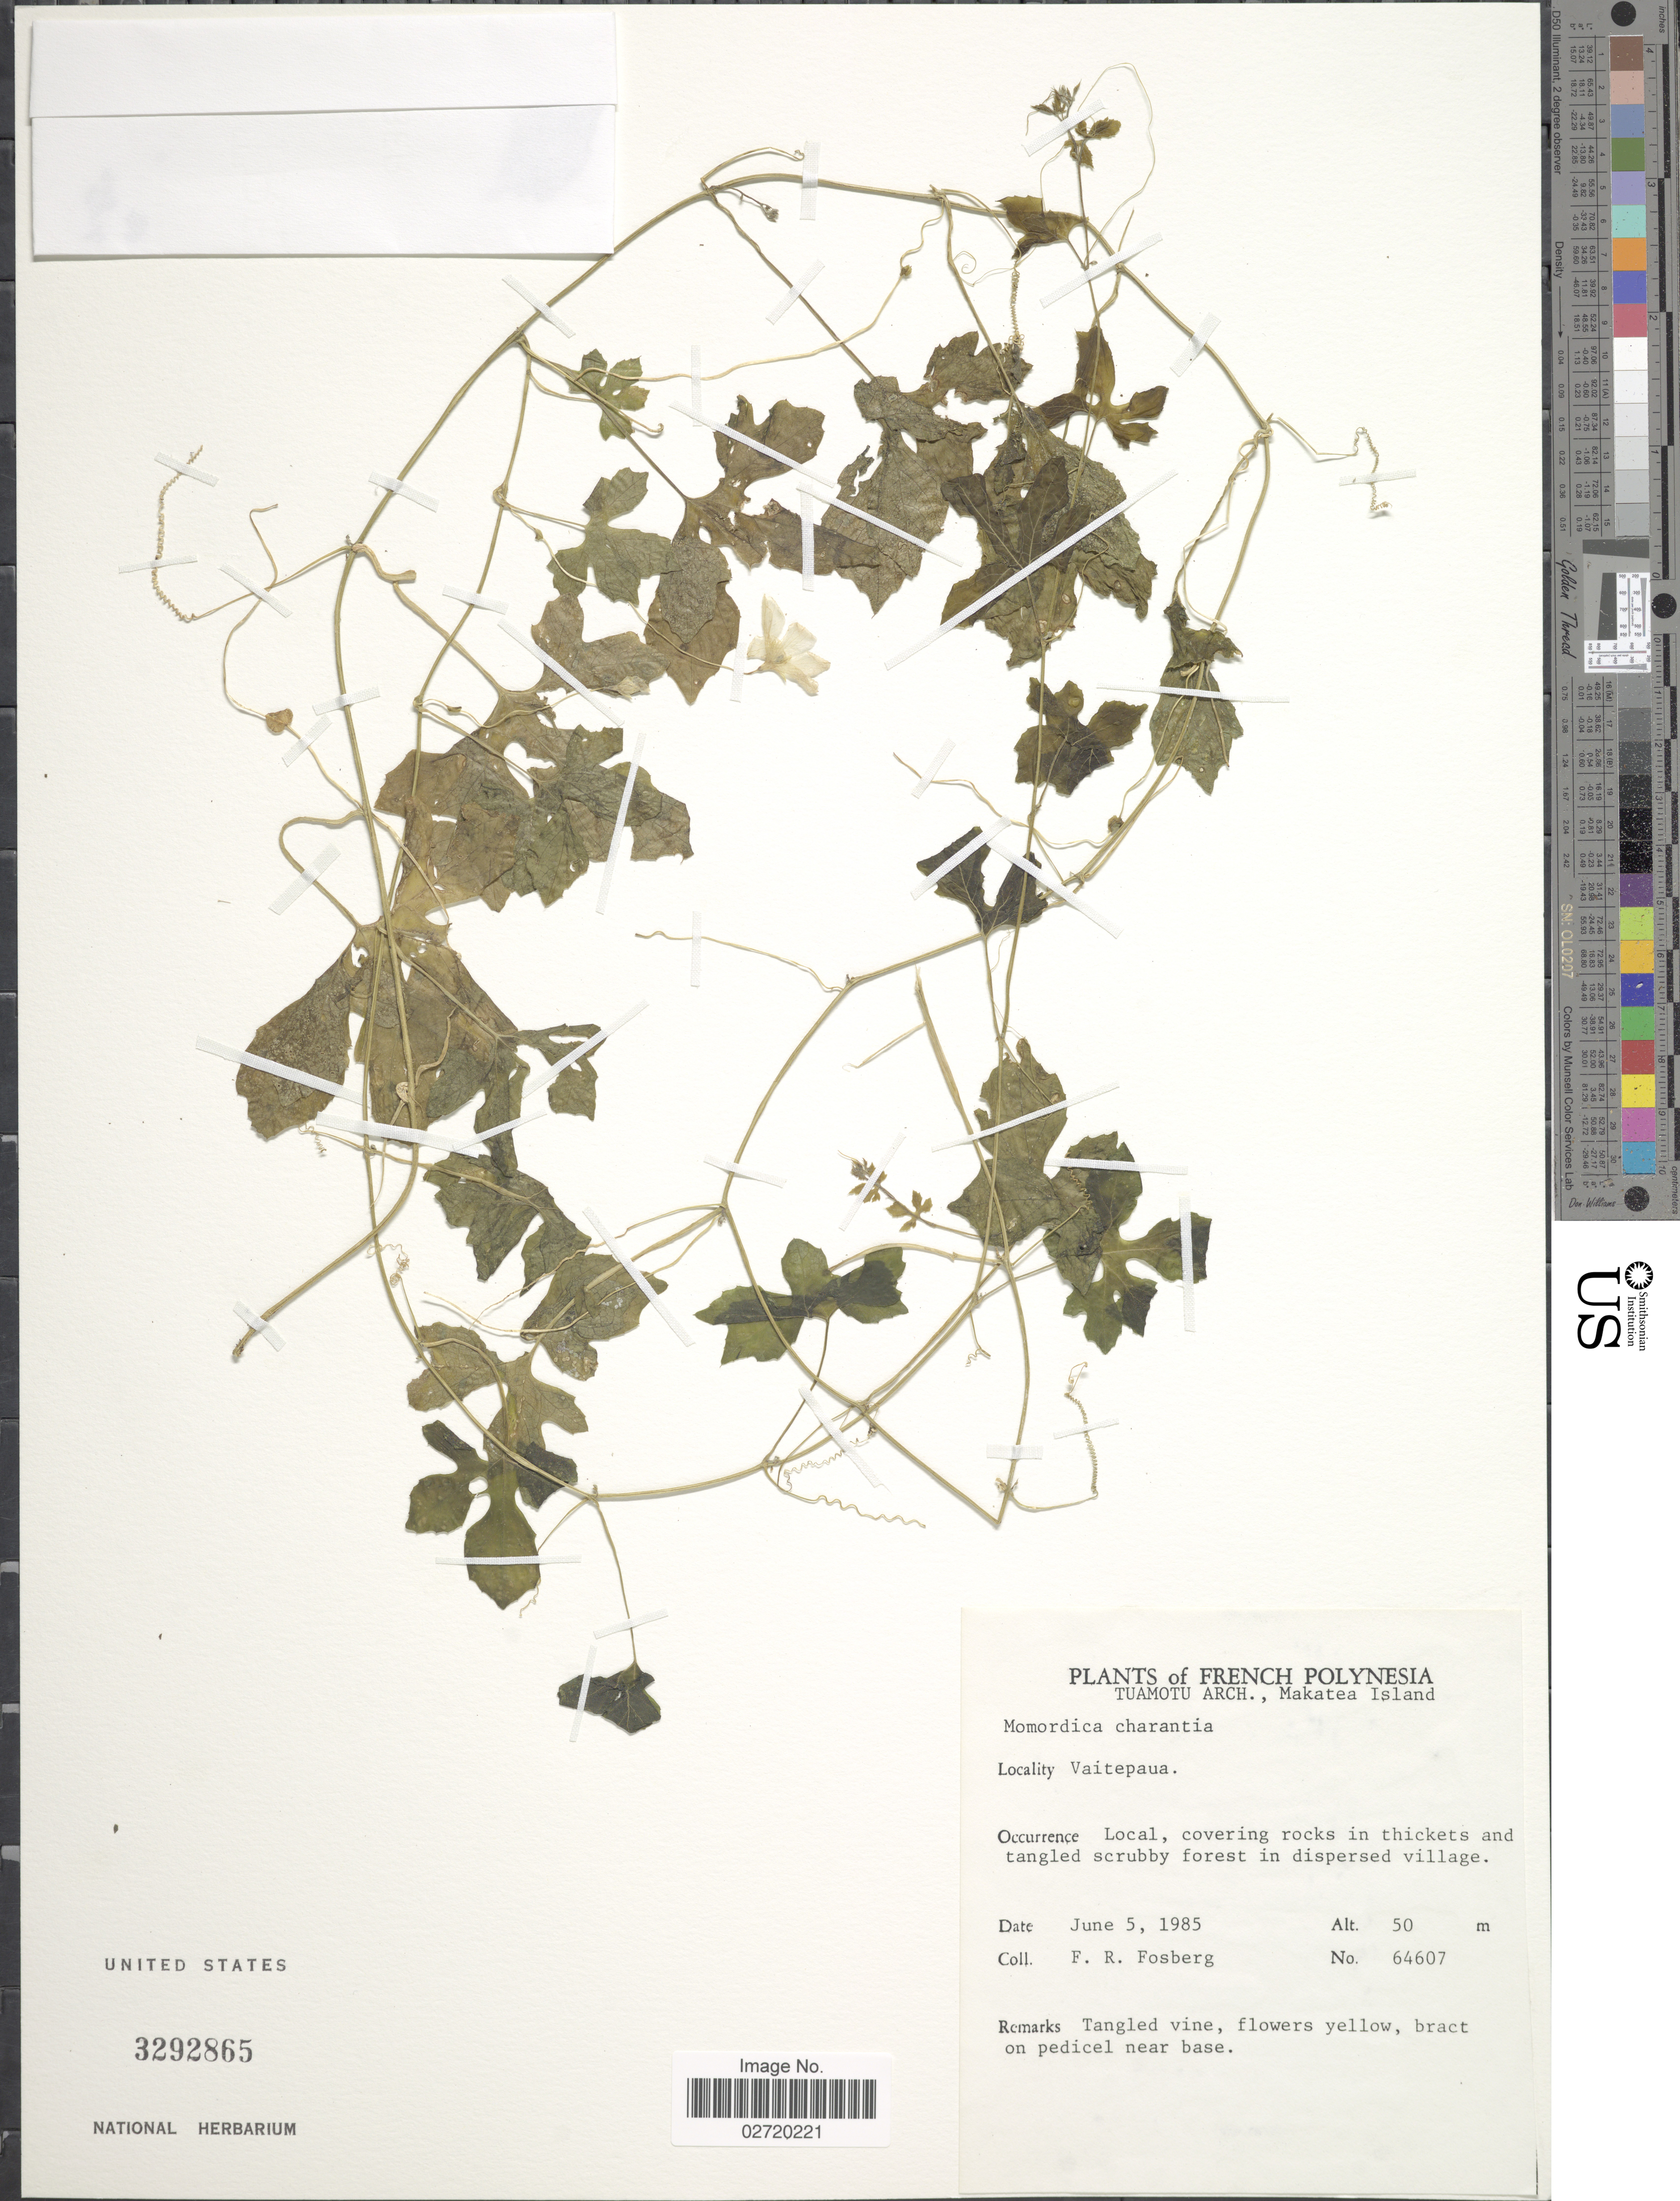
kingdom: Plantae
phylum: Tracheophyta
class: Magnoliopsida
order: Cucurbitales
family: Cucurbitaceae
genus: Momordica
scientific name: Momordica charantia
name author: L.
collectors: F. R. Fosberg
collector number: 64607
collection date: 1985-06-05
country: French Polynesia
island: Makatea [Aurora]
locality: Tuamotu Arch., Makatea Island, Vaitepaua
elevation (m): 50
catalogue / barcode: US 3292865